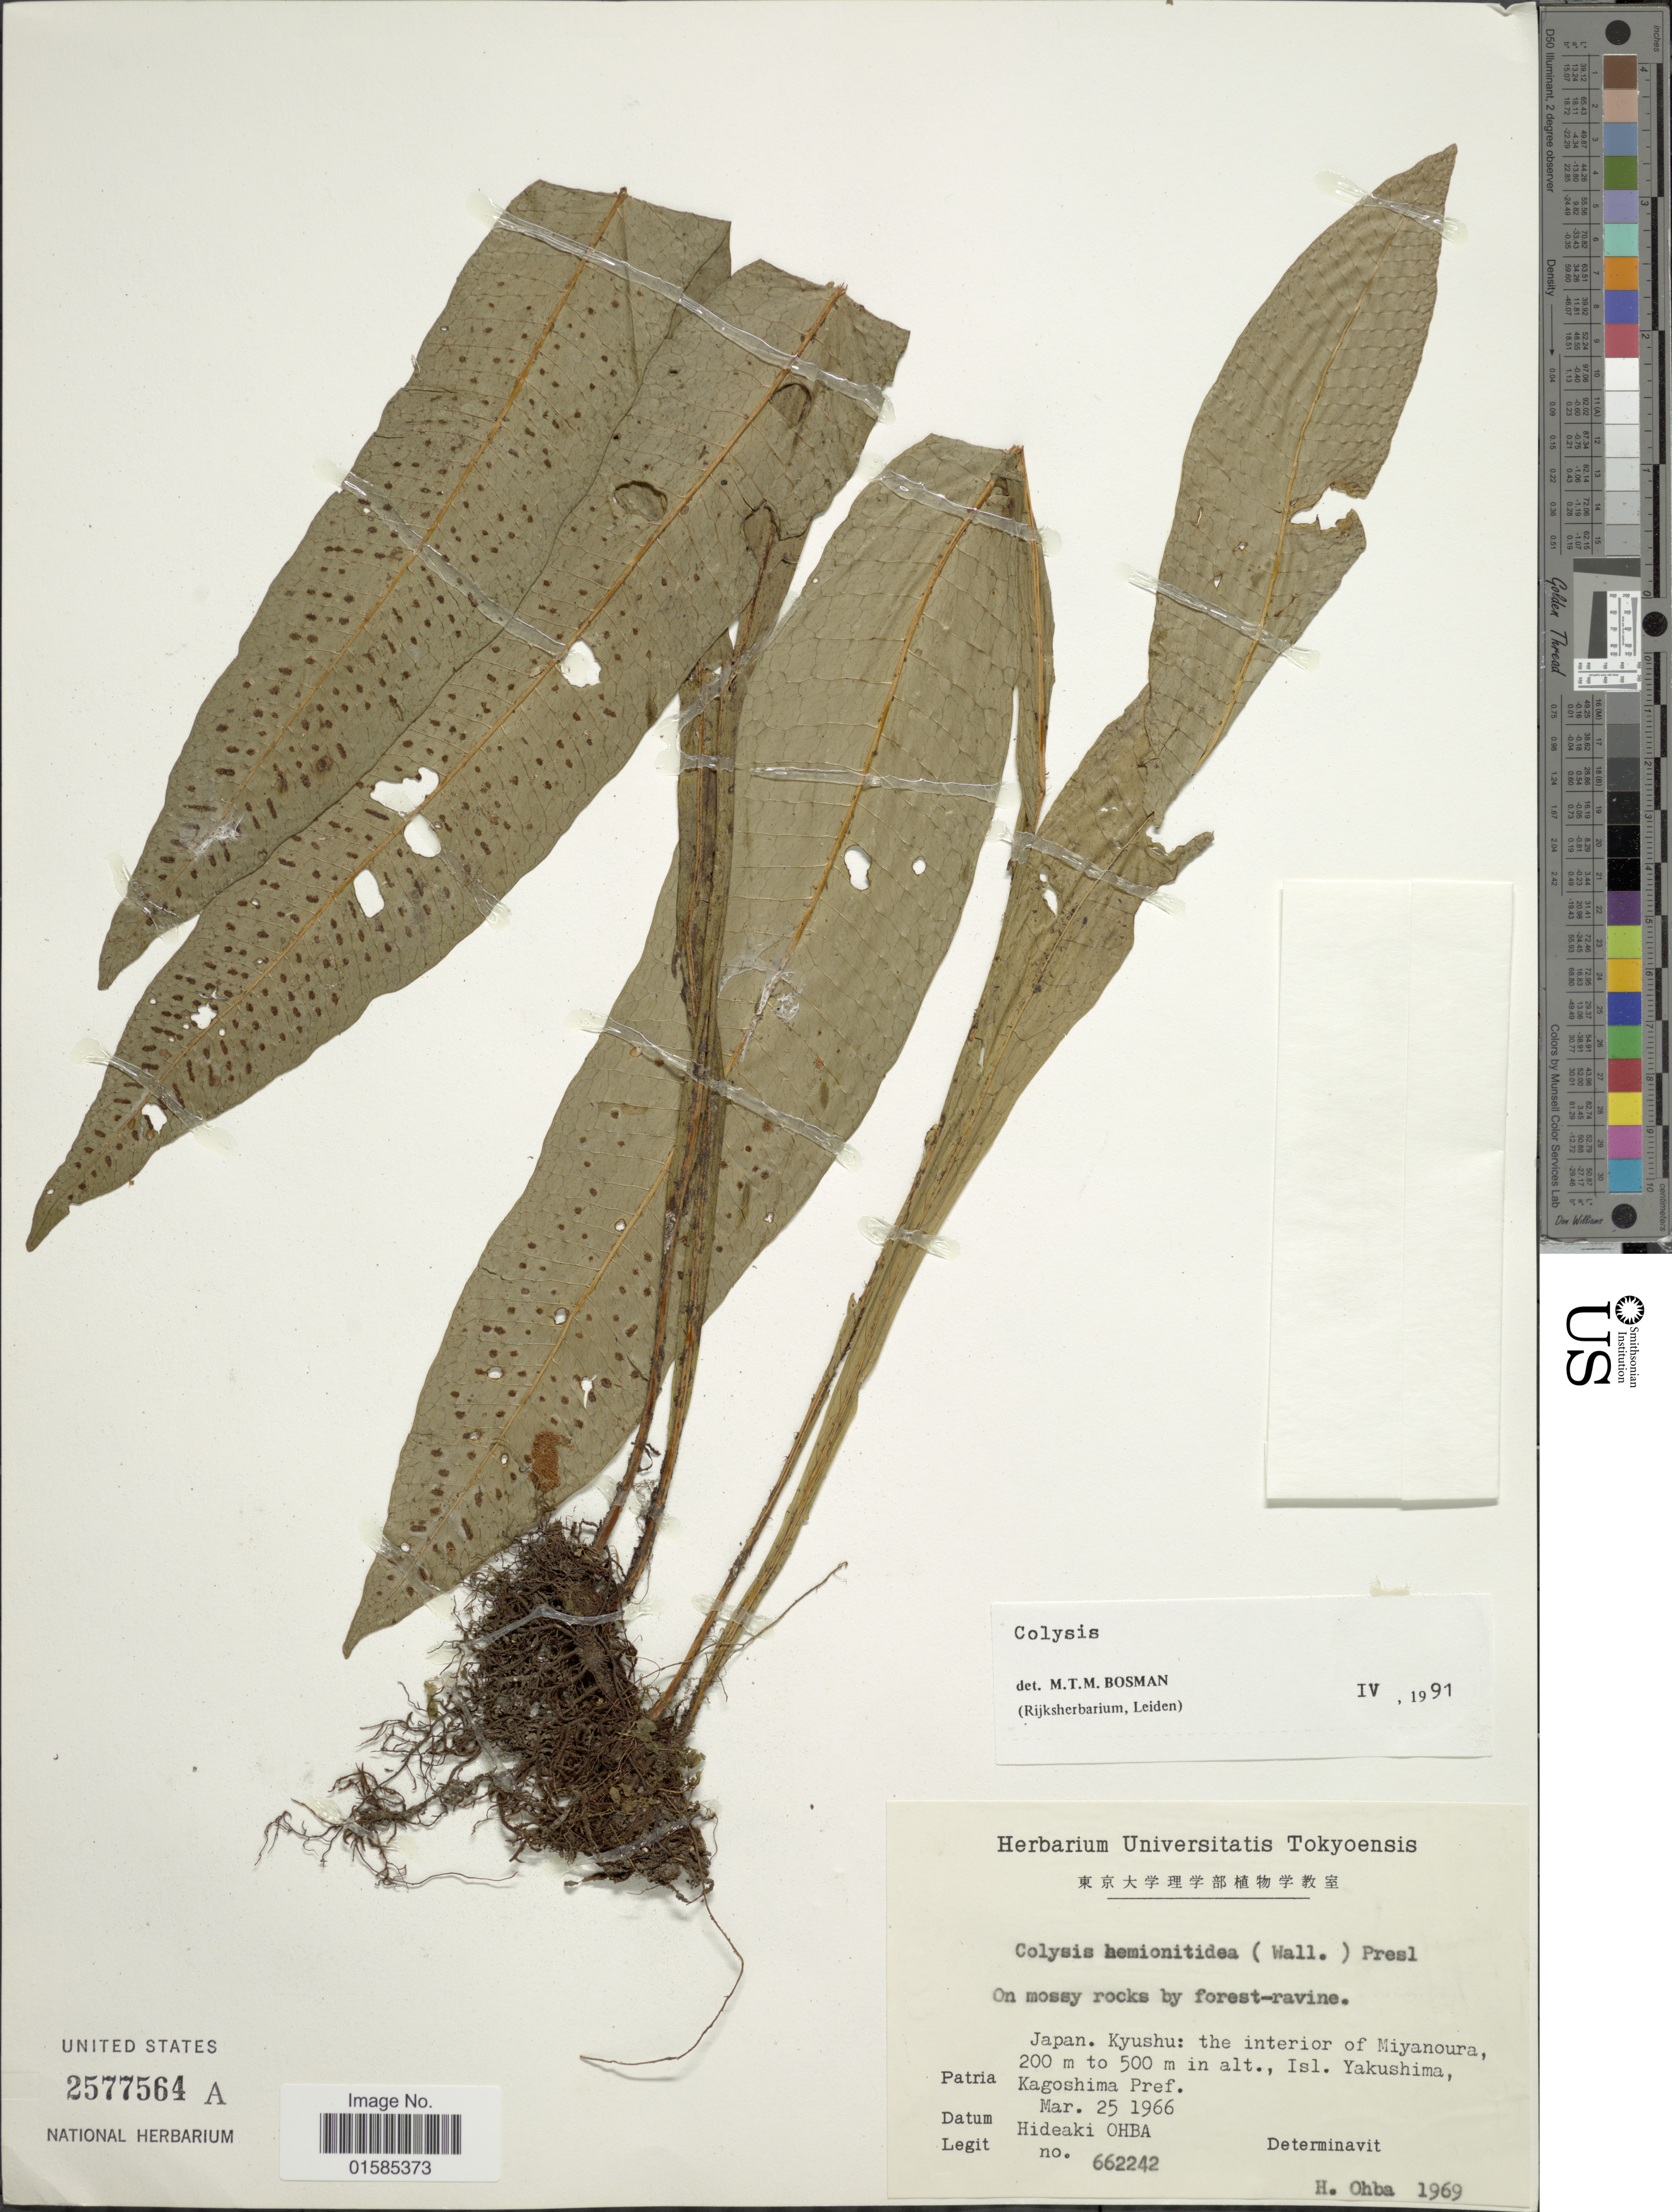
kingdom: Plantae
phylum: Tracheophyta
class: Polypodiopsida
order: Polypodiales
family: Polypodiaceae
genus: Leptochilus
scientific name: Leptochilus hemionitideus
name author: (C. Presl) Noot.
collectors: H. Ohba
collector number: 662242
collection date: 1966-03-25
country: Japan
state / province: Kagosima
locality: Japan. Kyushu: the interior of Miyanoura, Isl. Yakushima, Kagoshima Pref.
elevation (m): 200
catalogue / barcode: US 2577564A